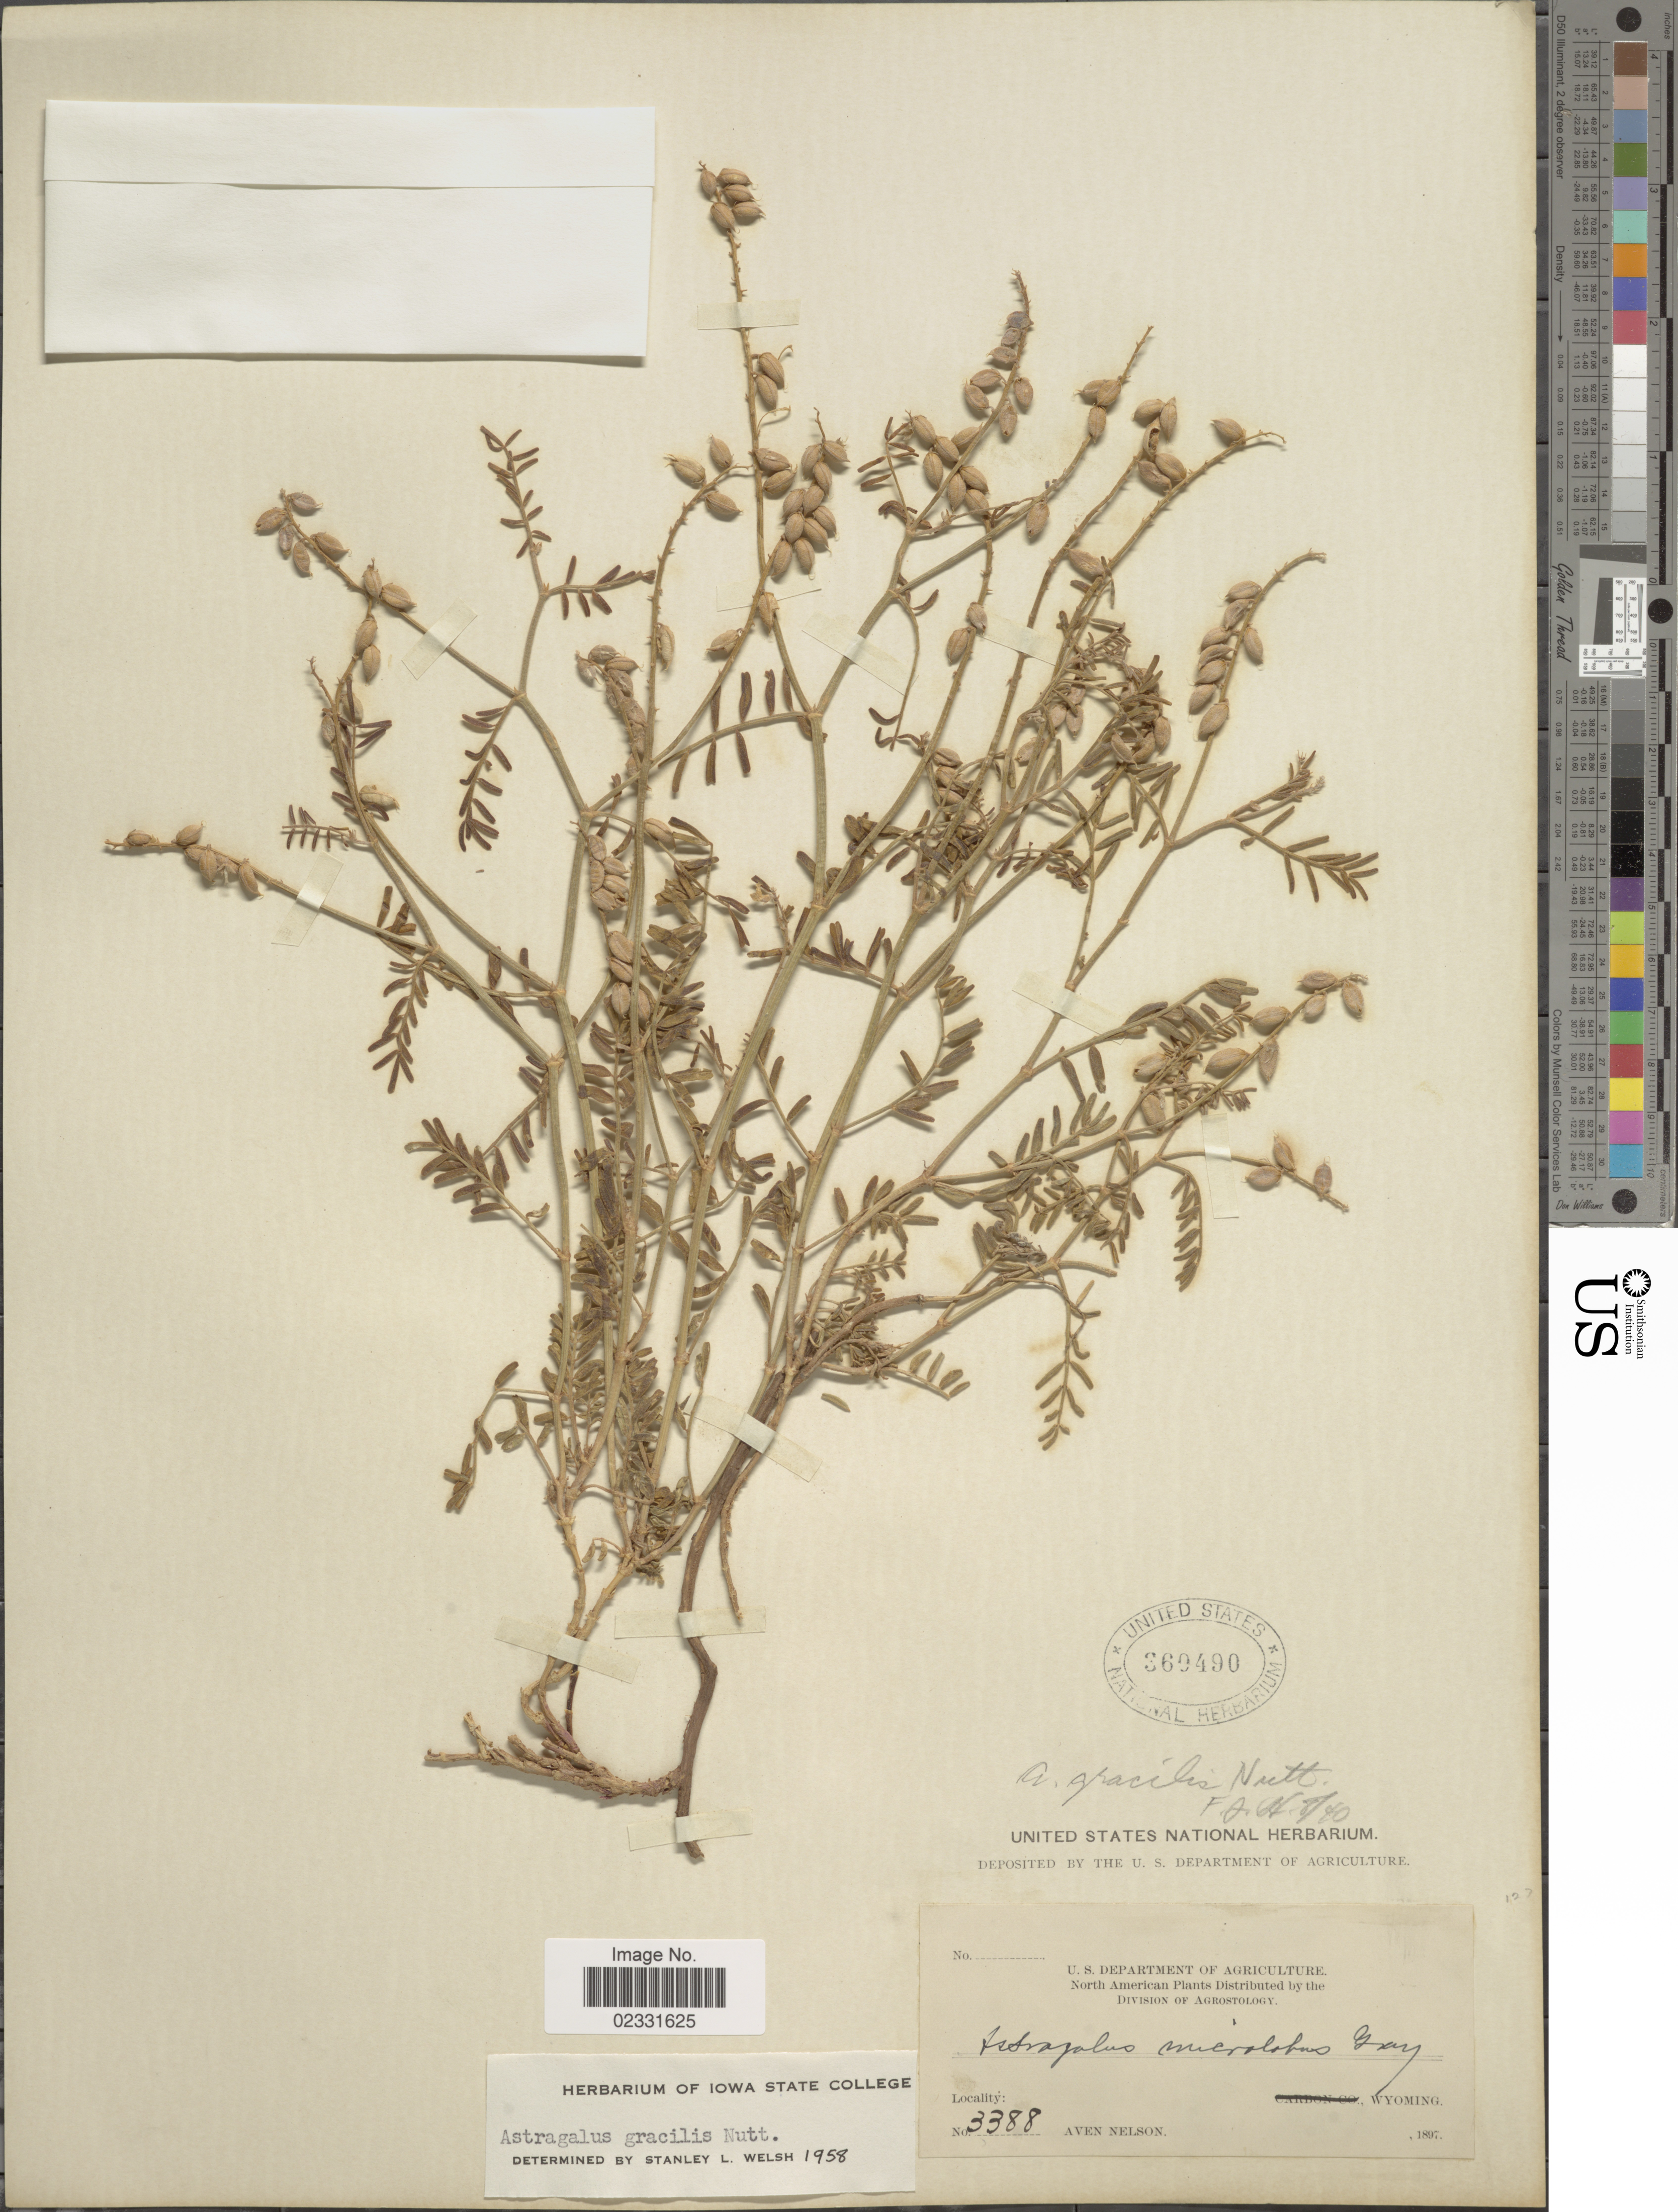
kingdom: Plantae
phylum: Tracheophyta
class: Magnoliopsida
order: Fabales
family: Fabaceae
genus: Astragalus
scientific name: Astragalus gracilis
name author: Nutt.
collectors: A. Nelson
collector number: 3388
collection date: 1897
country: United States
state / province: Wyoming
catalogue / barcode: US 360490